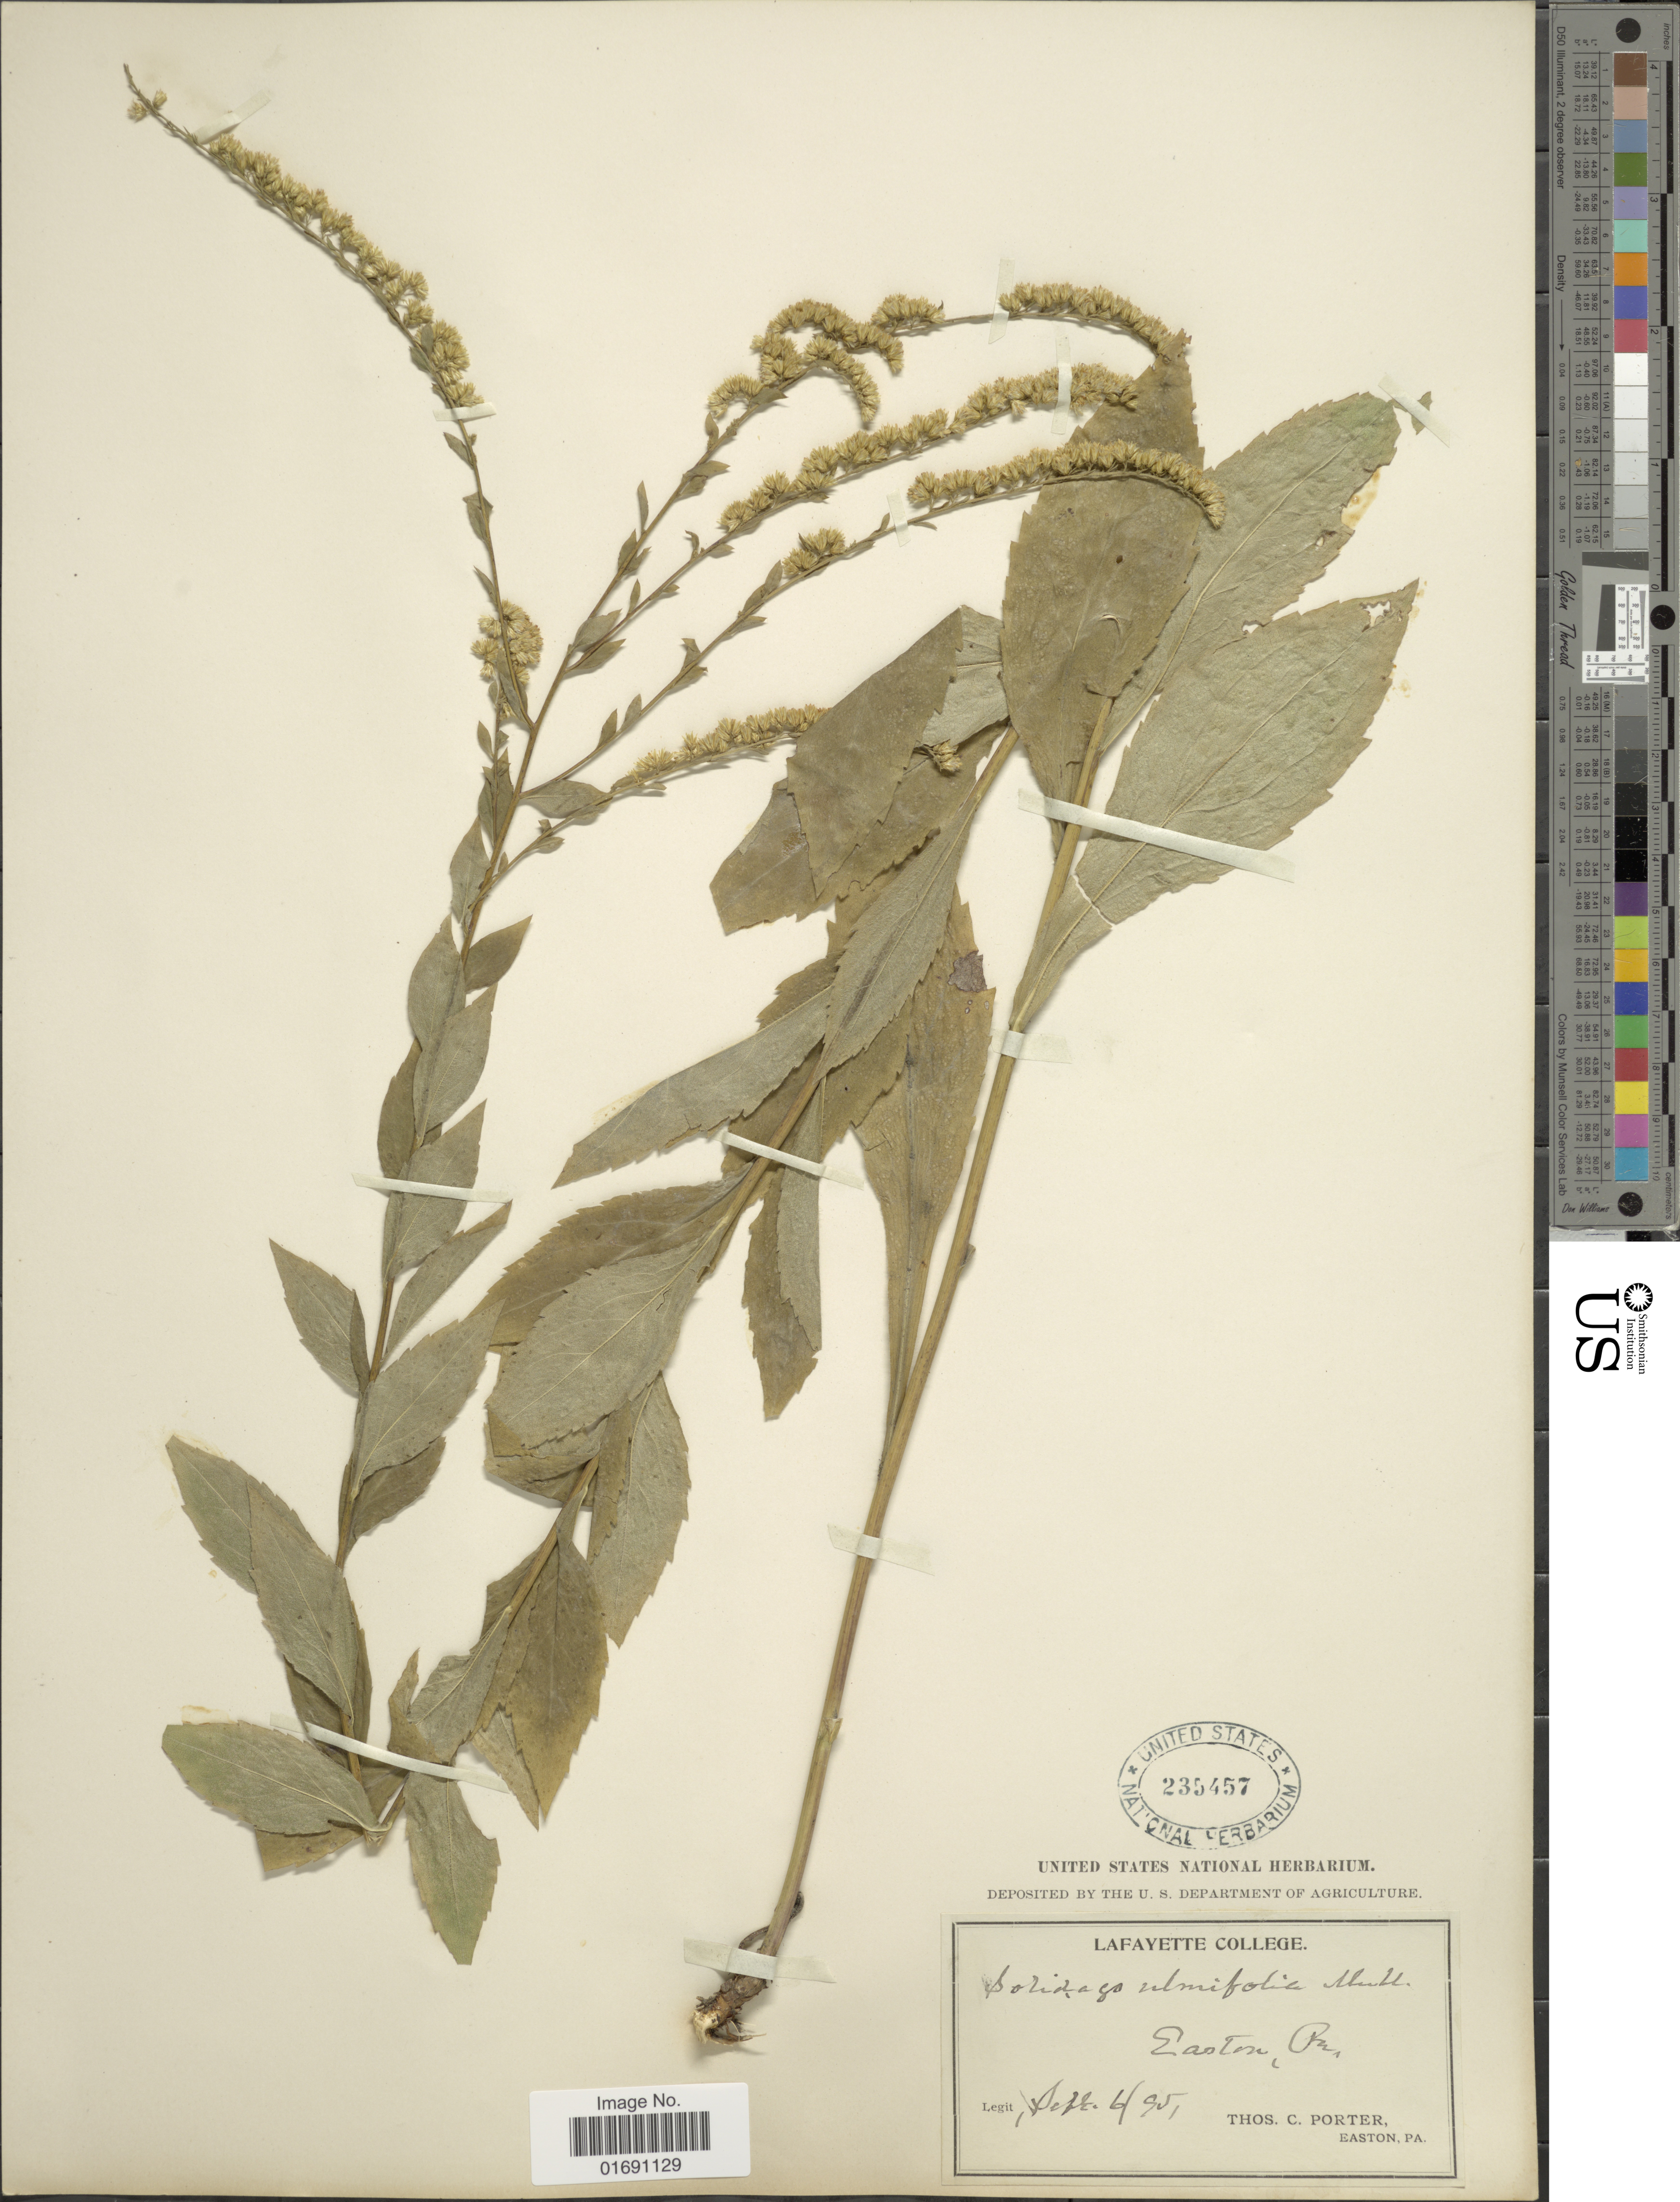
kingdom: Plantae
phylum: Tracheophyta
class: Magnoliopsida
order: Asterales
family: Asteraceae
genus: Solidago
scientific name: Solidago ulmifolia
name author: Muhl. ex Willd.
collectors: T. C. Porter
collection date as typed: Transcribed d/m/y: 6/9/95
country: United States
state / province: Pennsylvania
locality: Easton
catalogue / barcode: US 235457